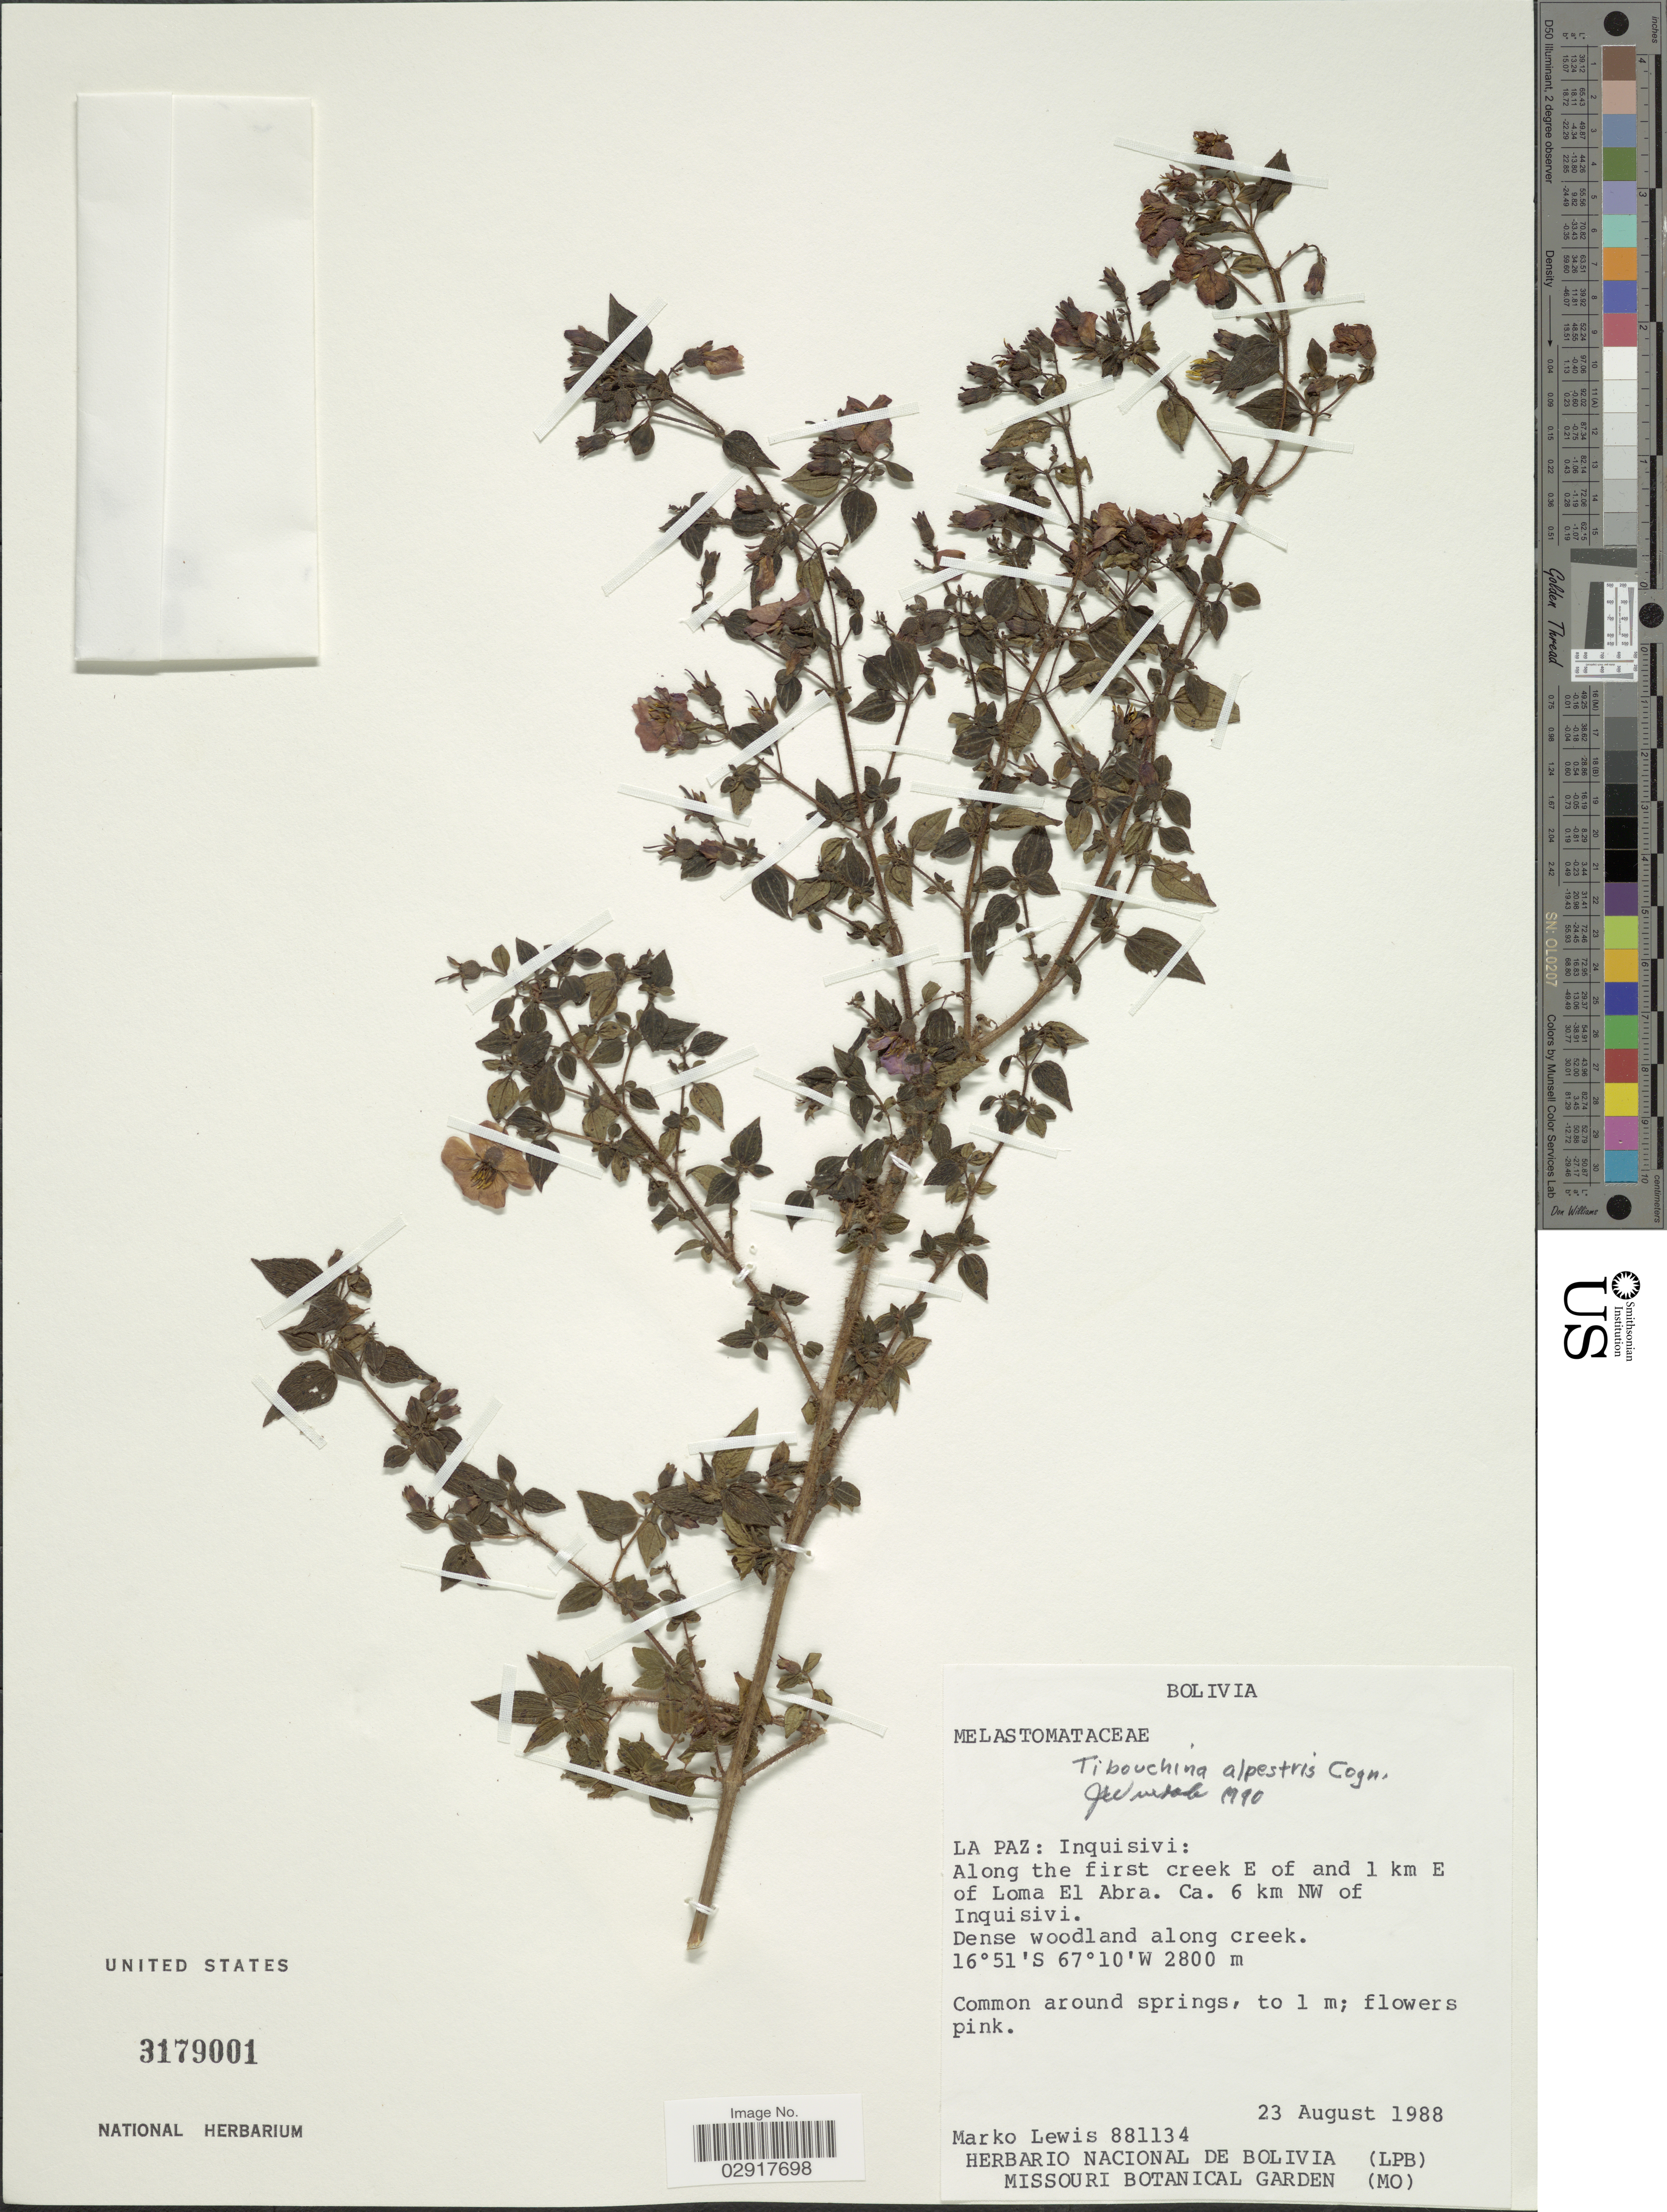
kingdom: Plantae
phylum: Tracheophyta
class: Magnoliopsida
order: Myrtales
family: Melastomataceae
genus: Chaetogastra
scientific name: Chaetogastra brachyphylla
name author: (Gleason) P.J.F. Guim. & Michelang.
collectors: M. A. Lewis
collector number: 881134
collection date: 1988-08-23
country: Bolivia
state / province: La Paz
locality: Inquisivi: Along the first creek E of and 1 km E of Loma El Abra. Ca. 6 km NW of Inquisivi. Dense woodland along creek.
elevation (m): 2800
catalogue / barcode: US 3179001